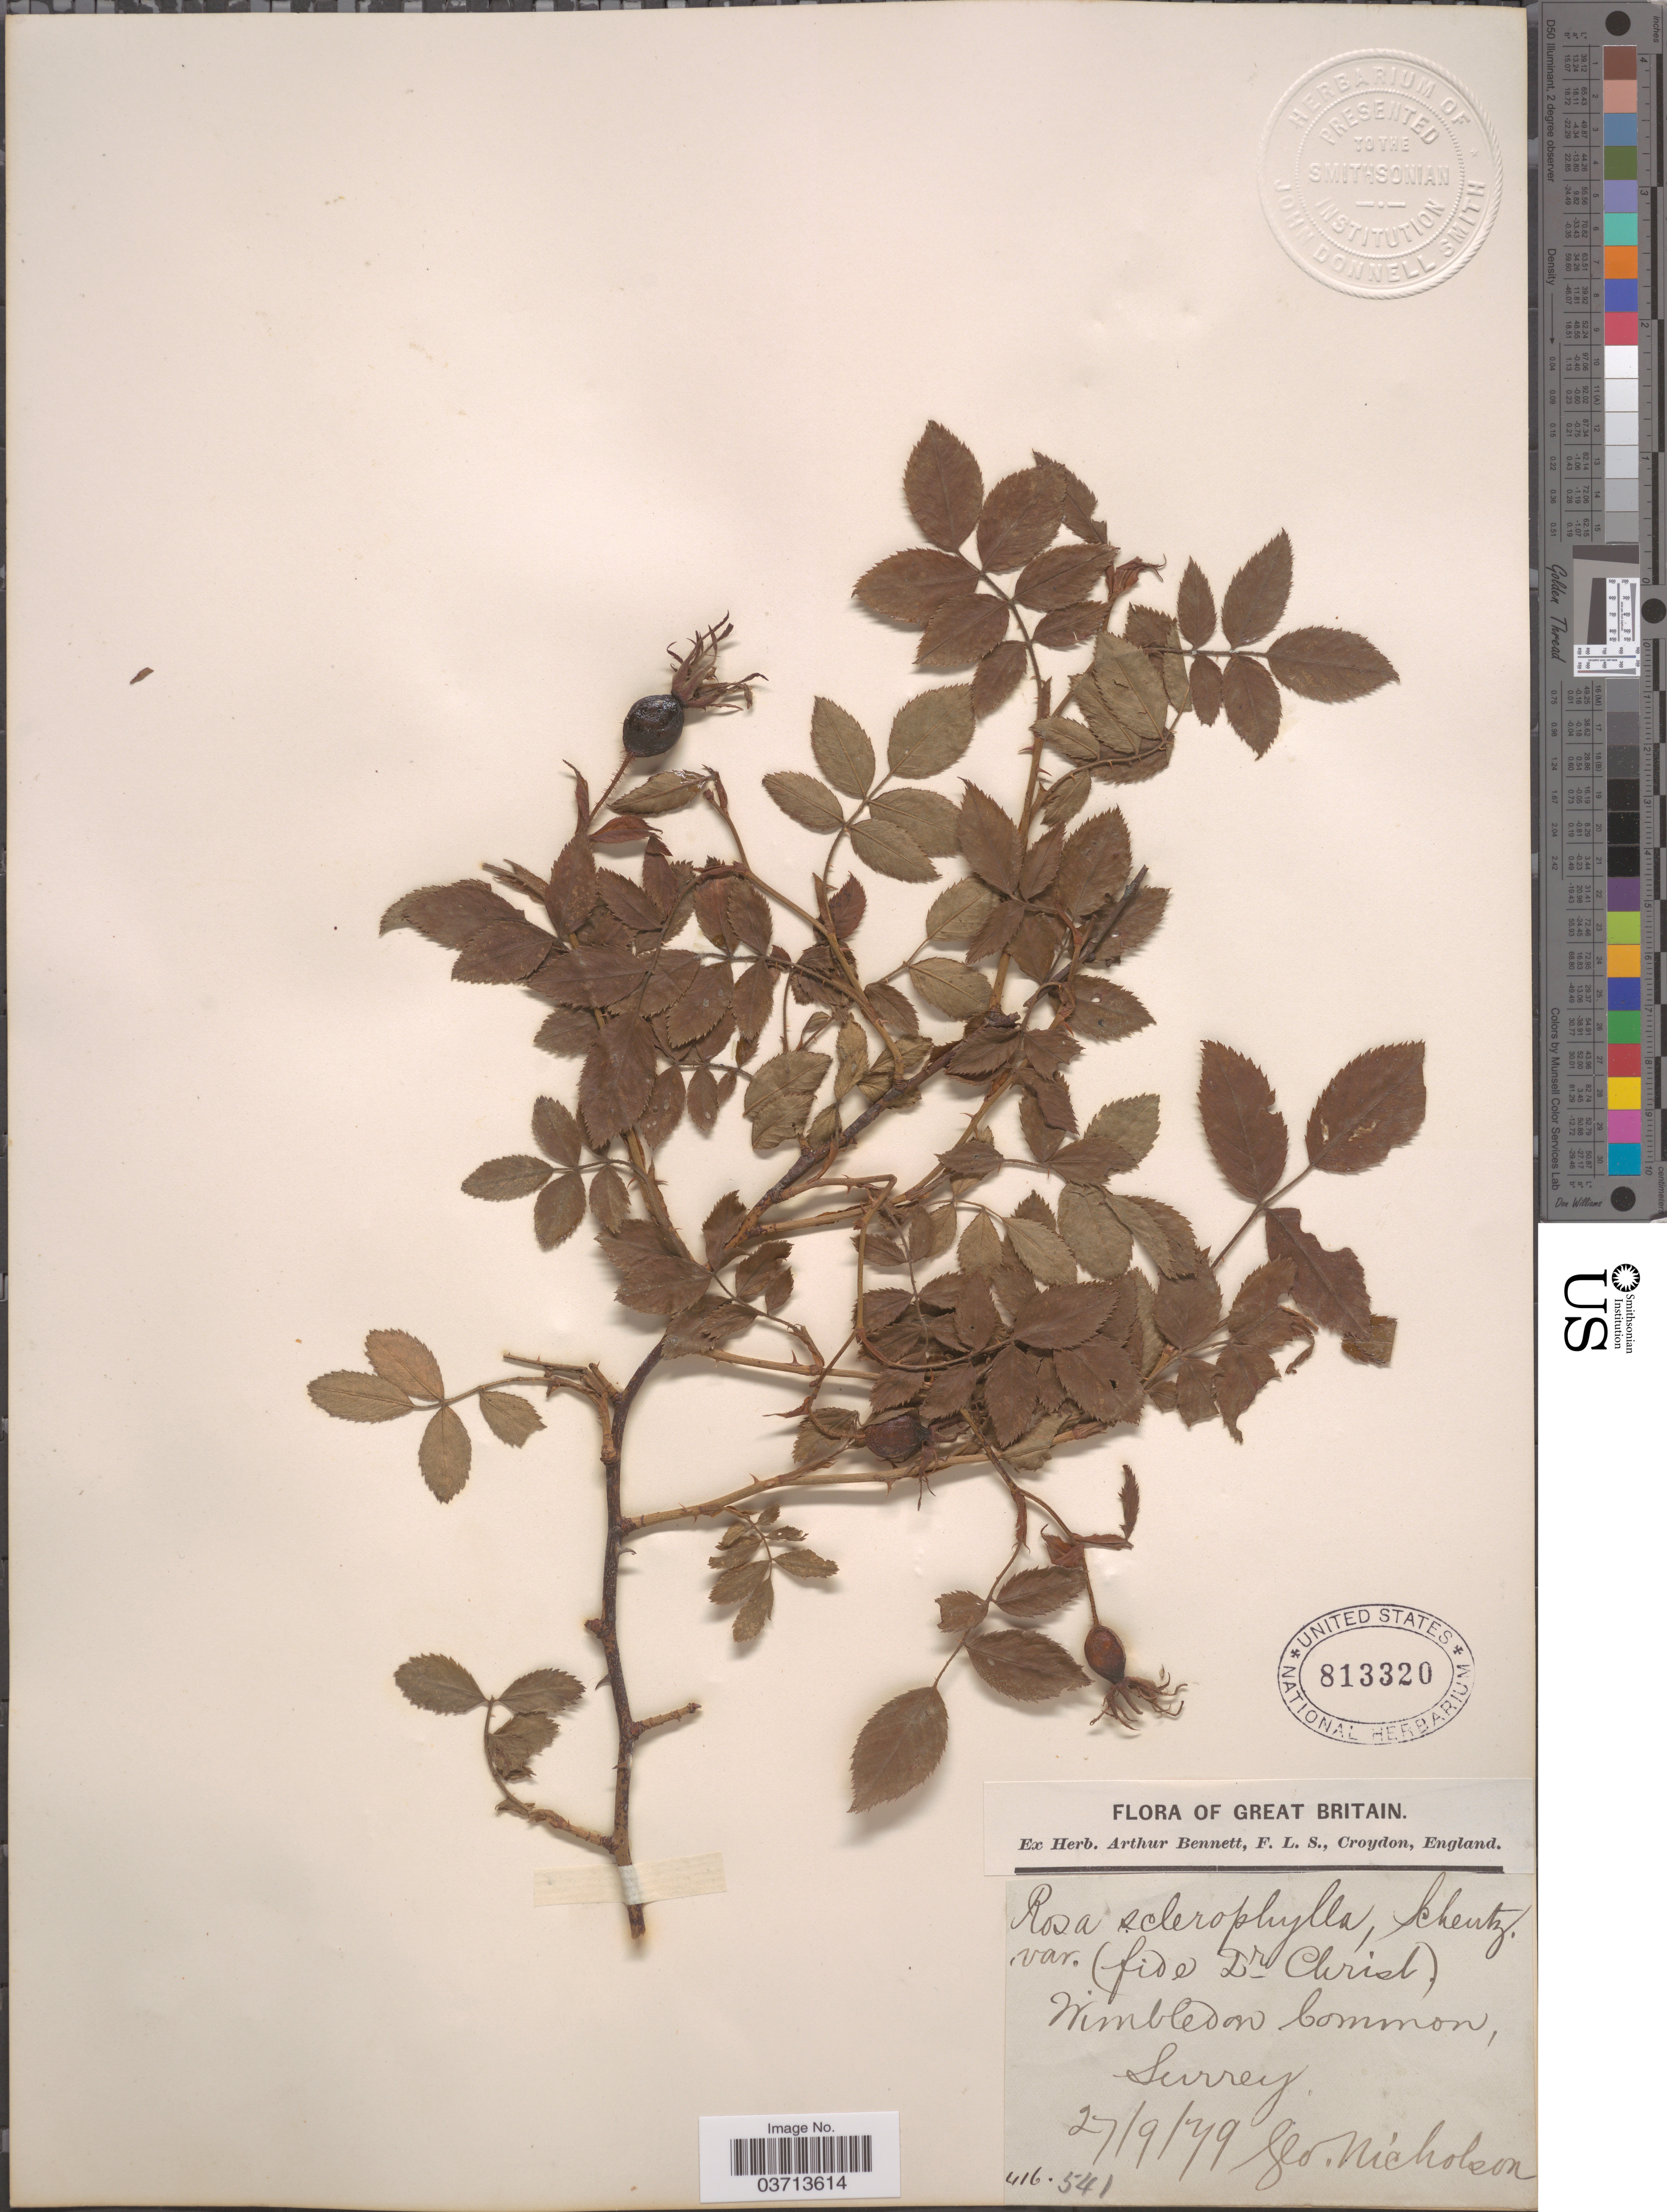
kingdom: Plantae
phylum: Tracheophyta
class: Magnoliopsida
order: Rosales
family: Rosaceae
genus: Rosa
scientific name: Rosa sclerophylla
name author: Scheutz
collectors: G. Nicholson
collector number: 416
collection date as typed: Transcribed d/m/y: 27/9/79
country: United Kingdom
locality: Great Britain. Wimbledon Common, Surrey.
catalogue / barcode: US 813320